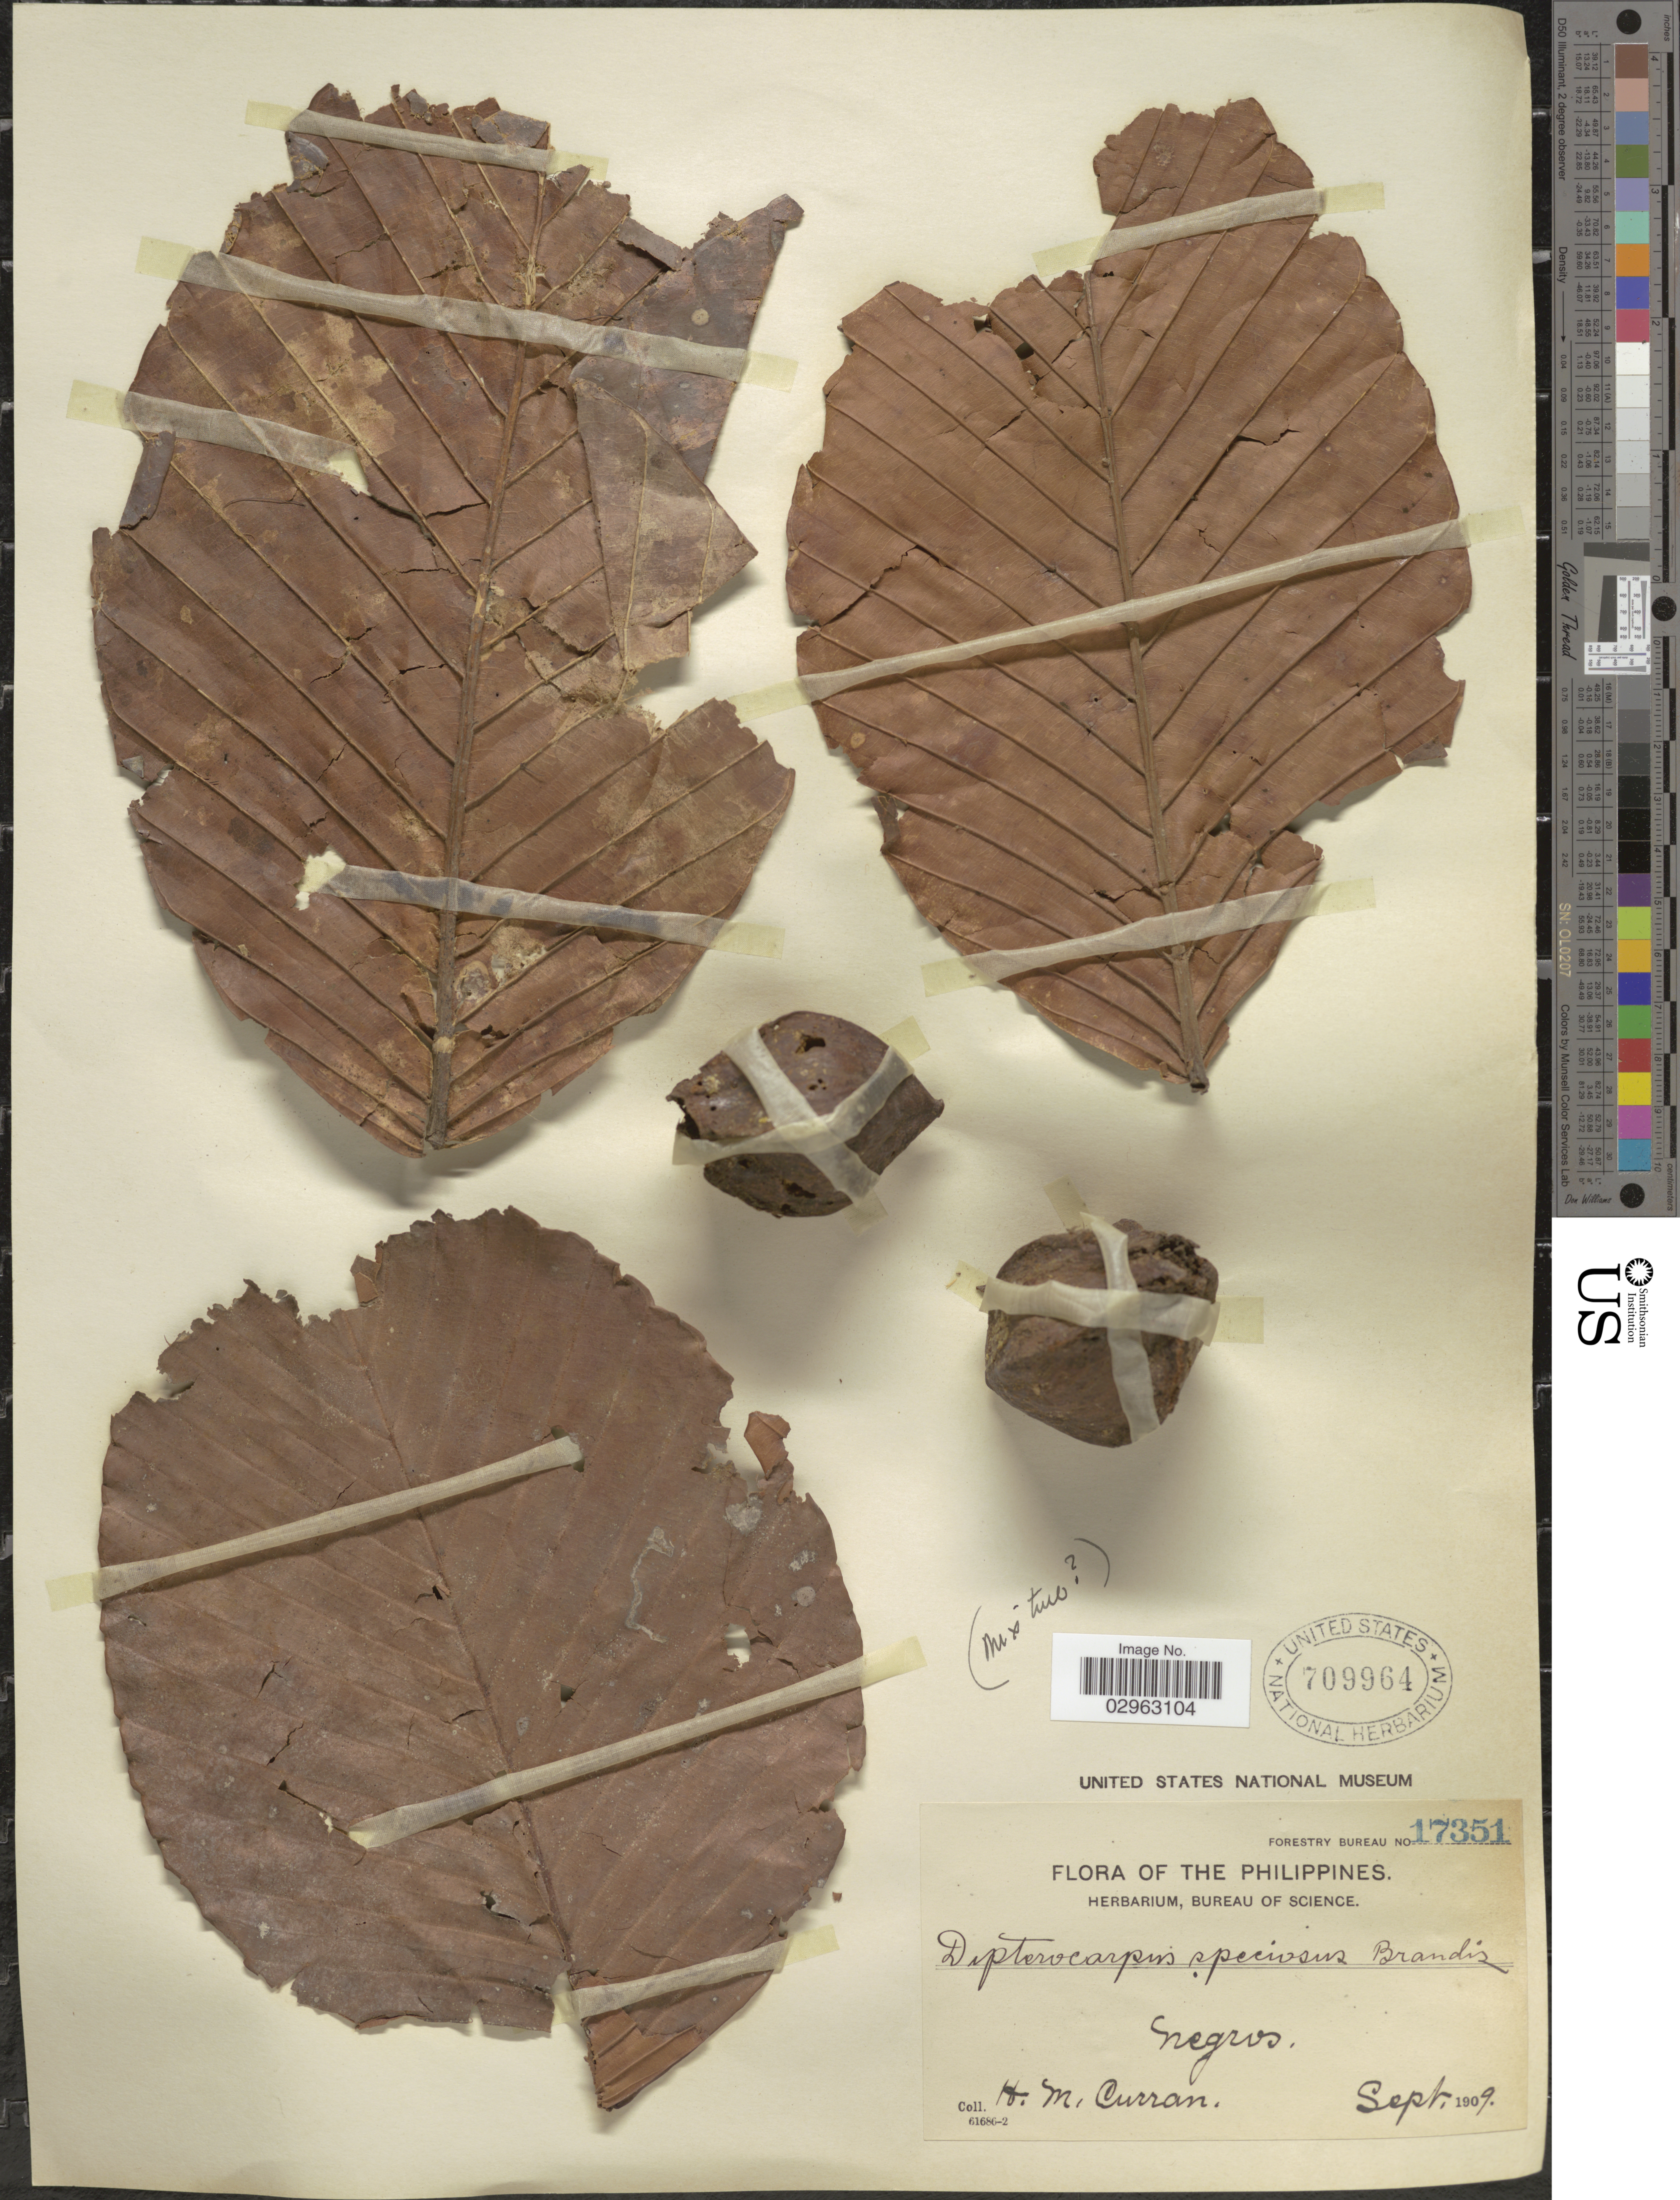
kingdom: Plantae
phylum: Tracheophyta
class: Magnoliopsida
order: Malvales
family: Dipterocarpaceae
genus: Dipterocarpus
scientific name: Dipterocarpus speciosus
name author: Brandis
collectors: H. M. Curran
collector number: Forestry Bureau 17351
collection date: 1909-09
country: Philippines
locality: Negros.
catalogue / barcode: US 709964